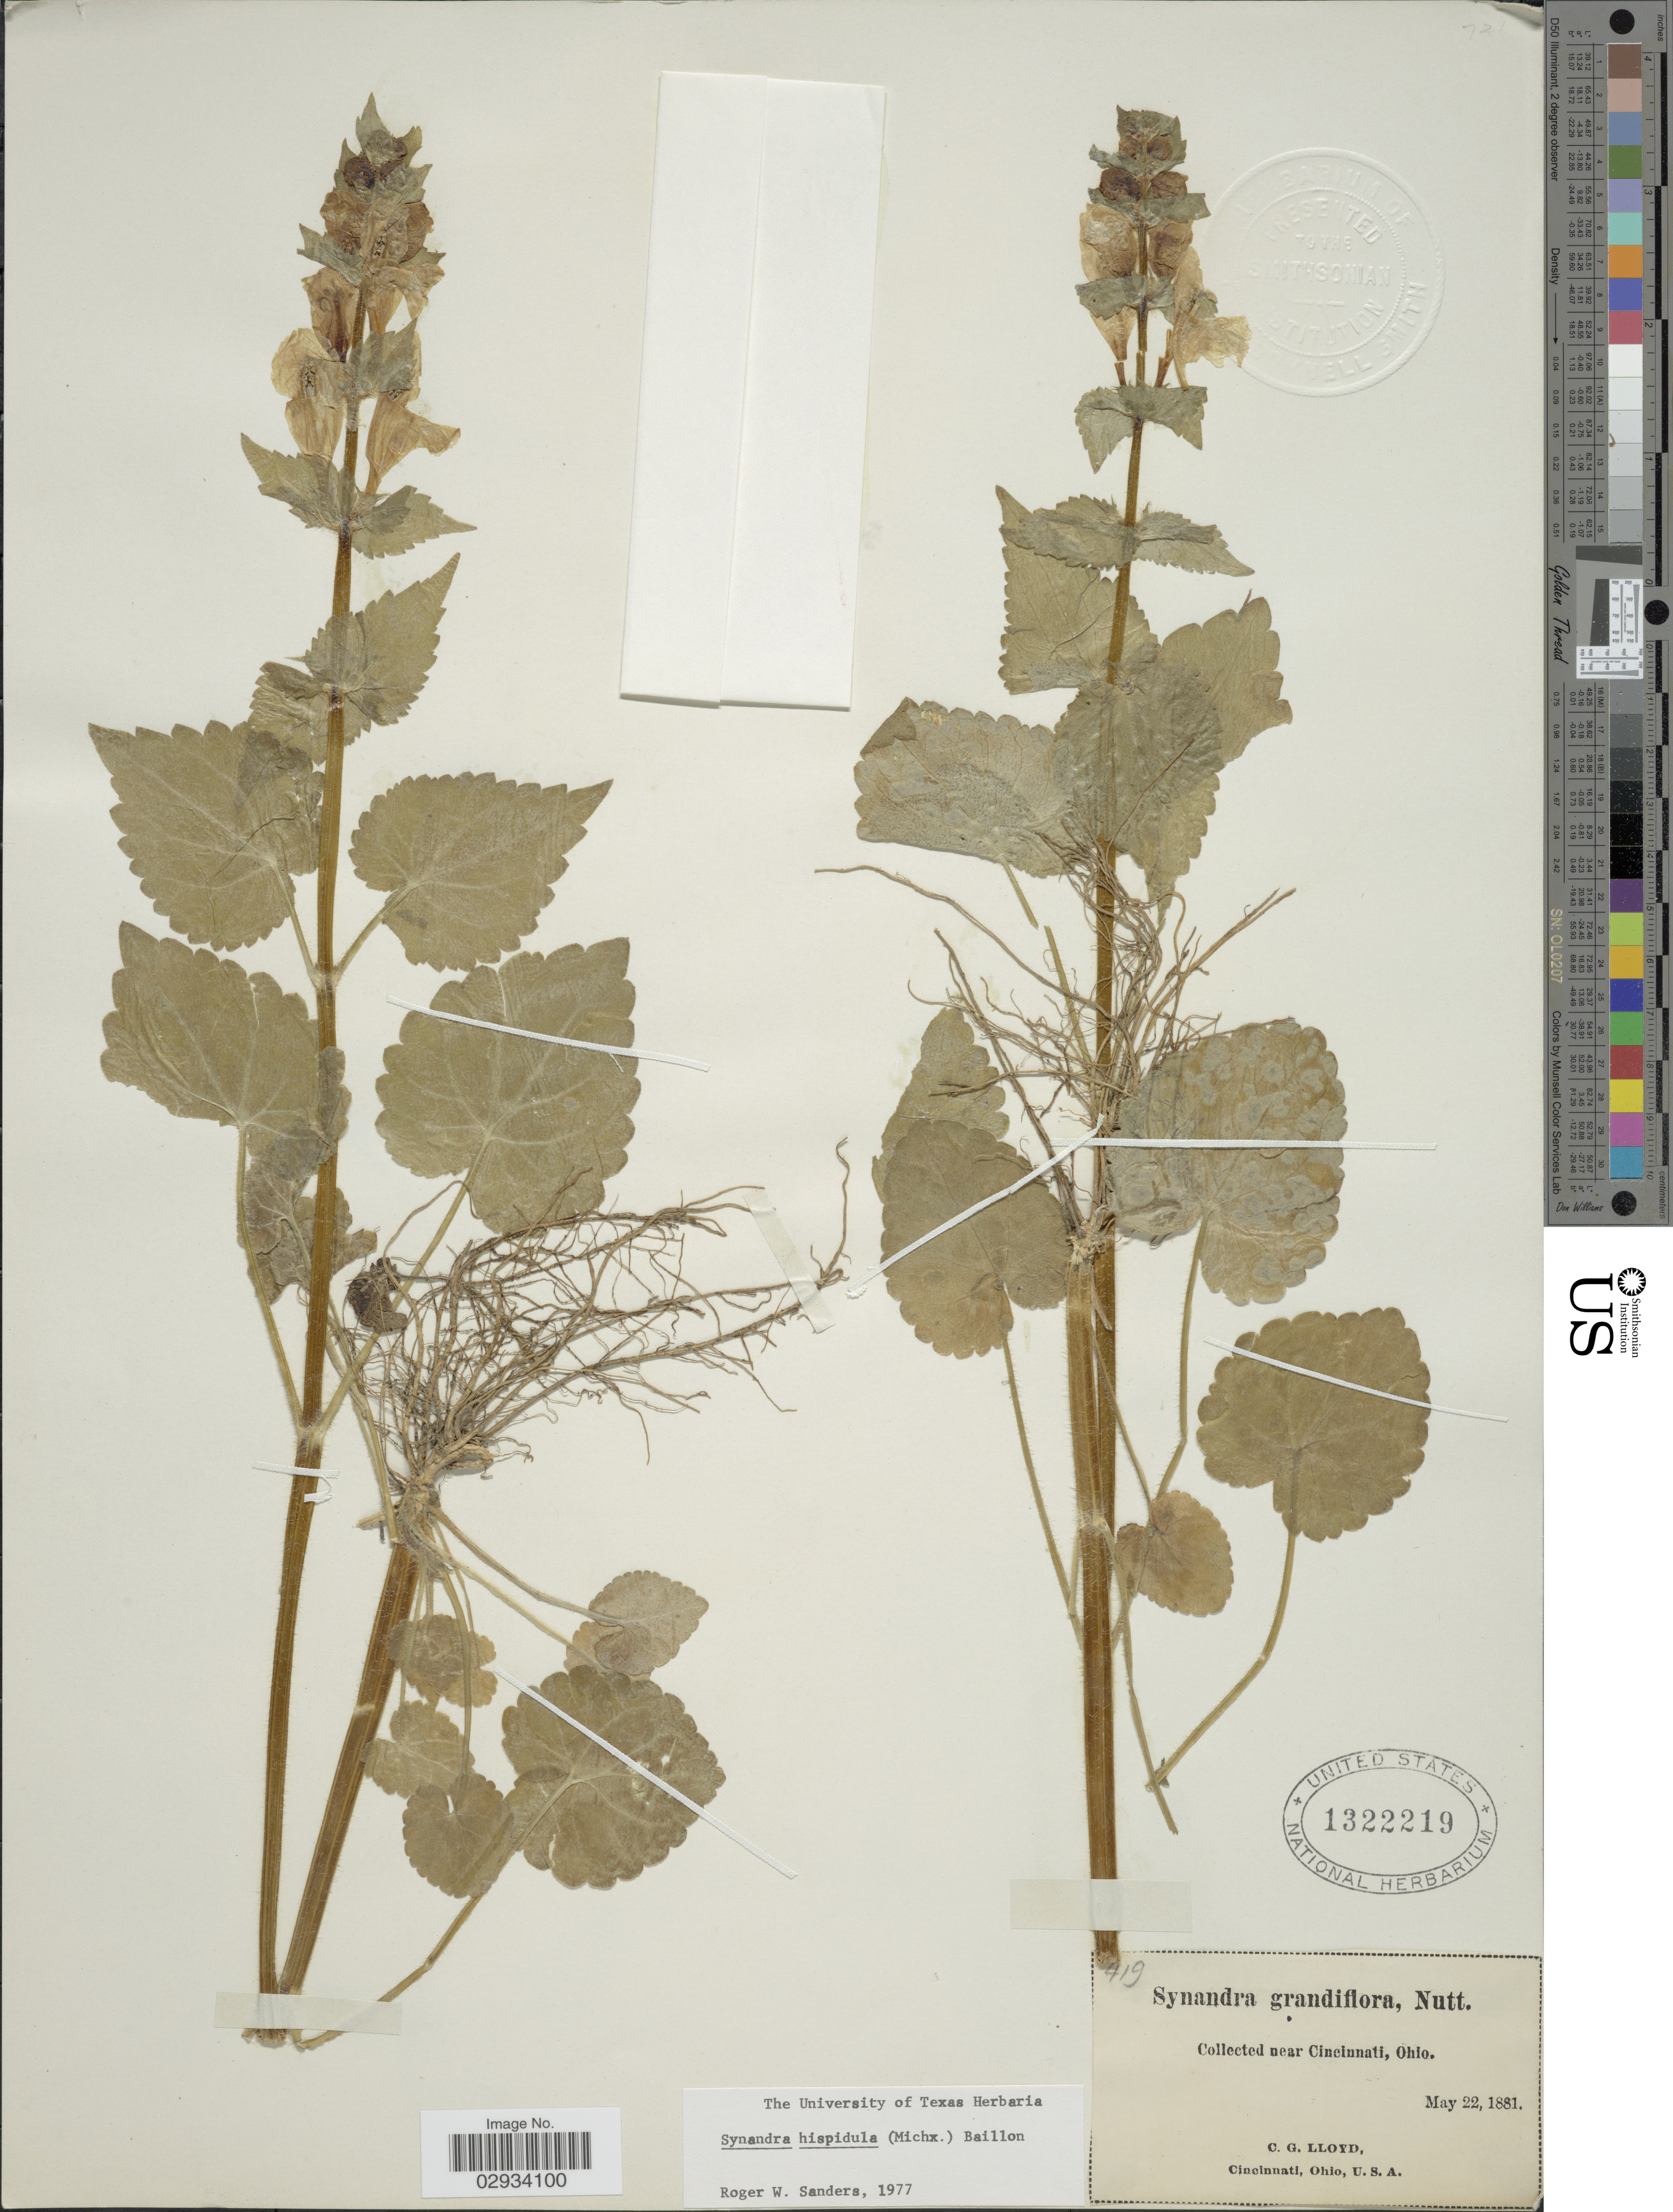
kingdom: Plantae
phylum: Tracheophyta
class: Magnoliopsida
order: Lamiales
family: Lamiaceae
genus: Synandra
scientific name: Synandra hispidula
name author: (Michx.) Baill.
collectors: C. G. Lloyd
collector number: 419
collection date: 1881-05-22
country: United States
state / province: Ohio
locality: Near Cincinnati.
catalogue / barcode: US 1322219